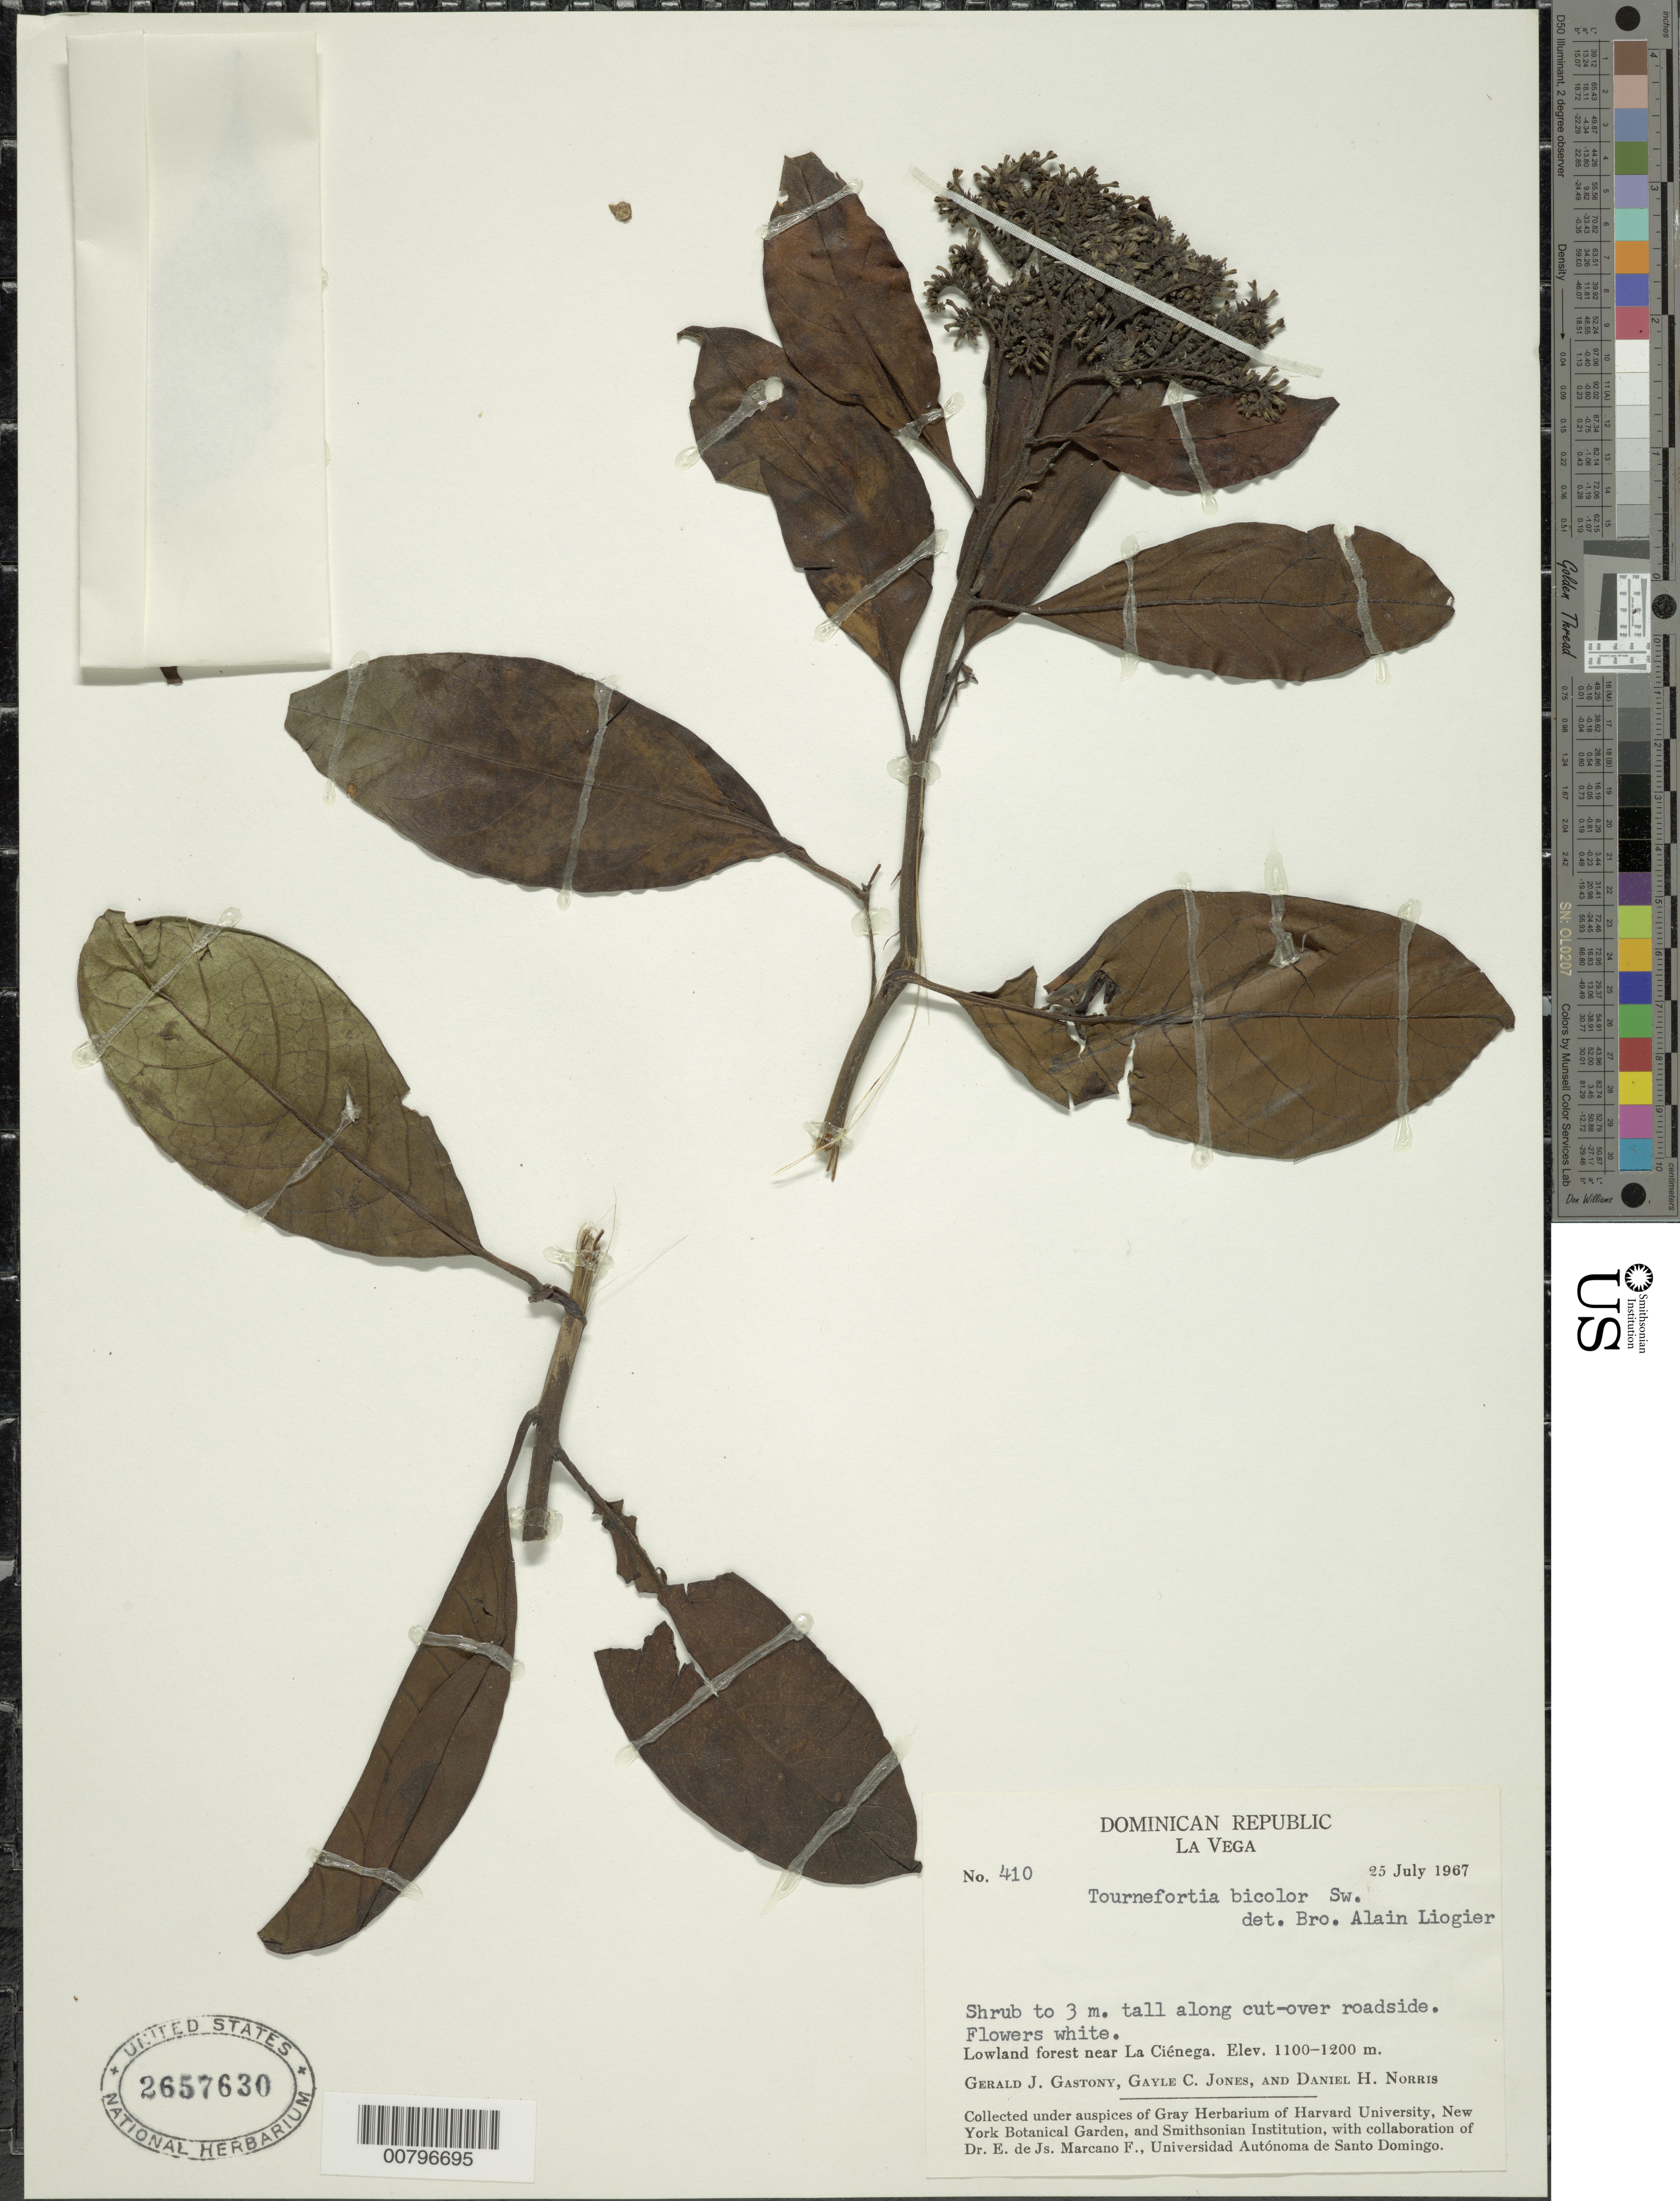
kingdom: Plantae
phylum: Tracheophyta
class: Magnoliopsida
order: Boraginales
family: Heliotropiaceae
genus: Tournefortia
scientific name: Tournefortia bycolor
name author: Sw.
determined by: Liogier, Alain H.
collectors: G. Gastony, G. C. Jones & D. H. Norris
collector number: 410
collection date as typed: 25 Jul 1967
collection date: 1967-07-25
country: Dominican Republic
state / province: La Vega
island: Hispaniola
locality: Near La Ciénaga.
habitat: Lowland forest.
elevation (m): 1100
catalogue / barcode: US 2657630